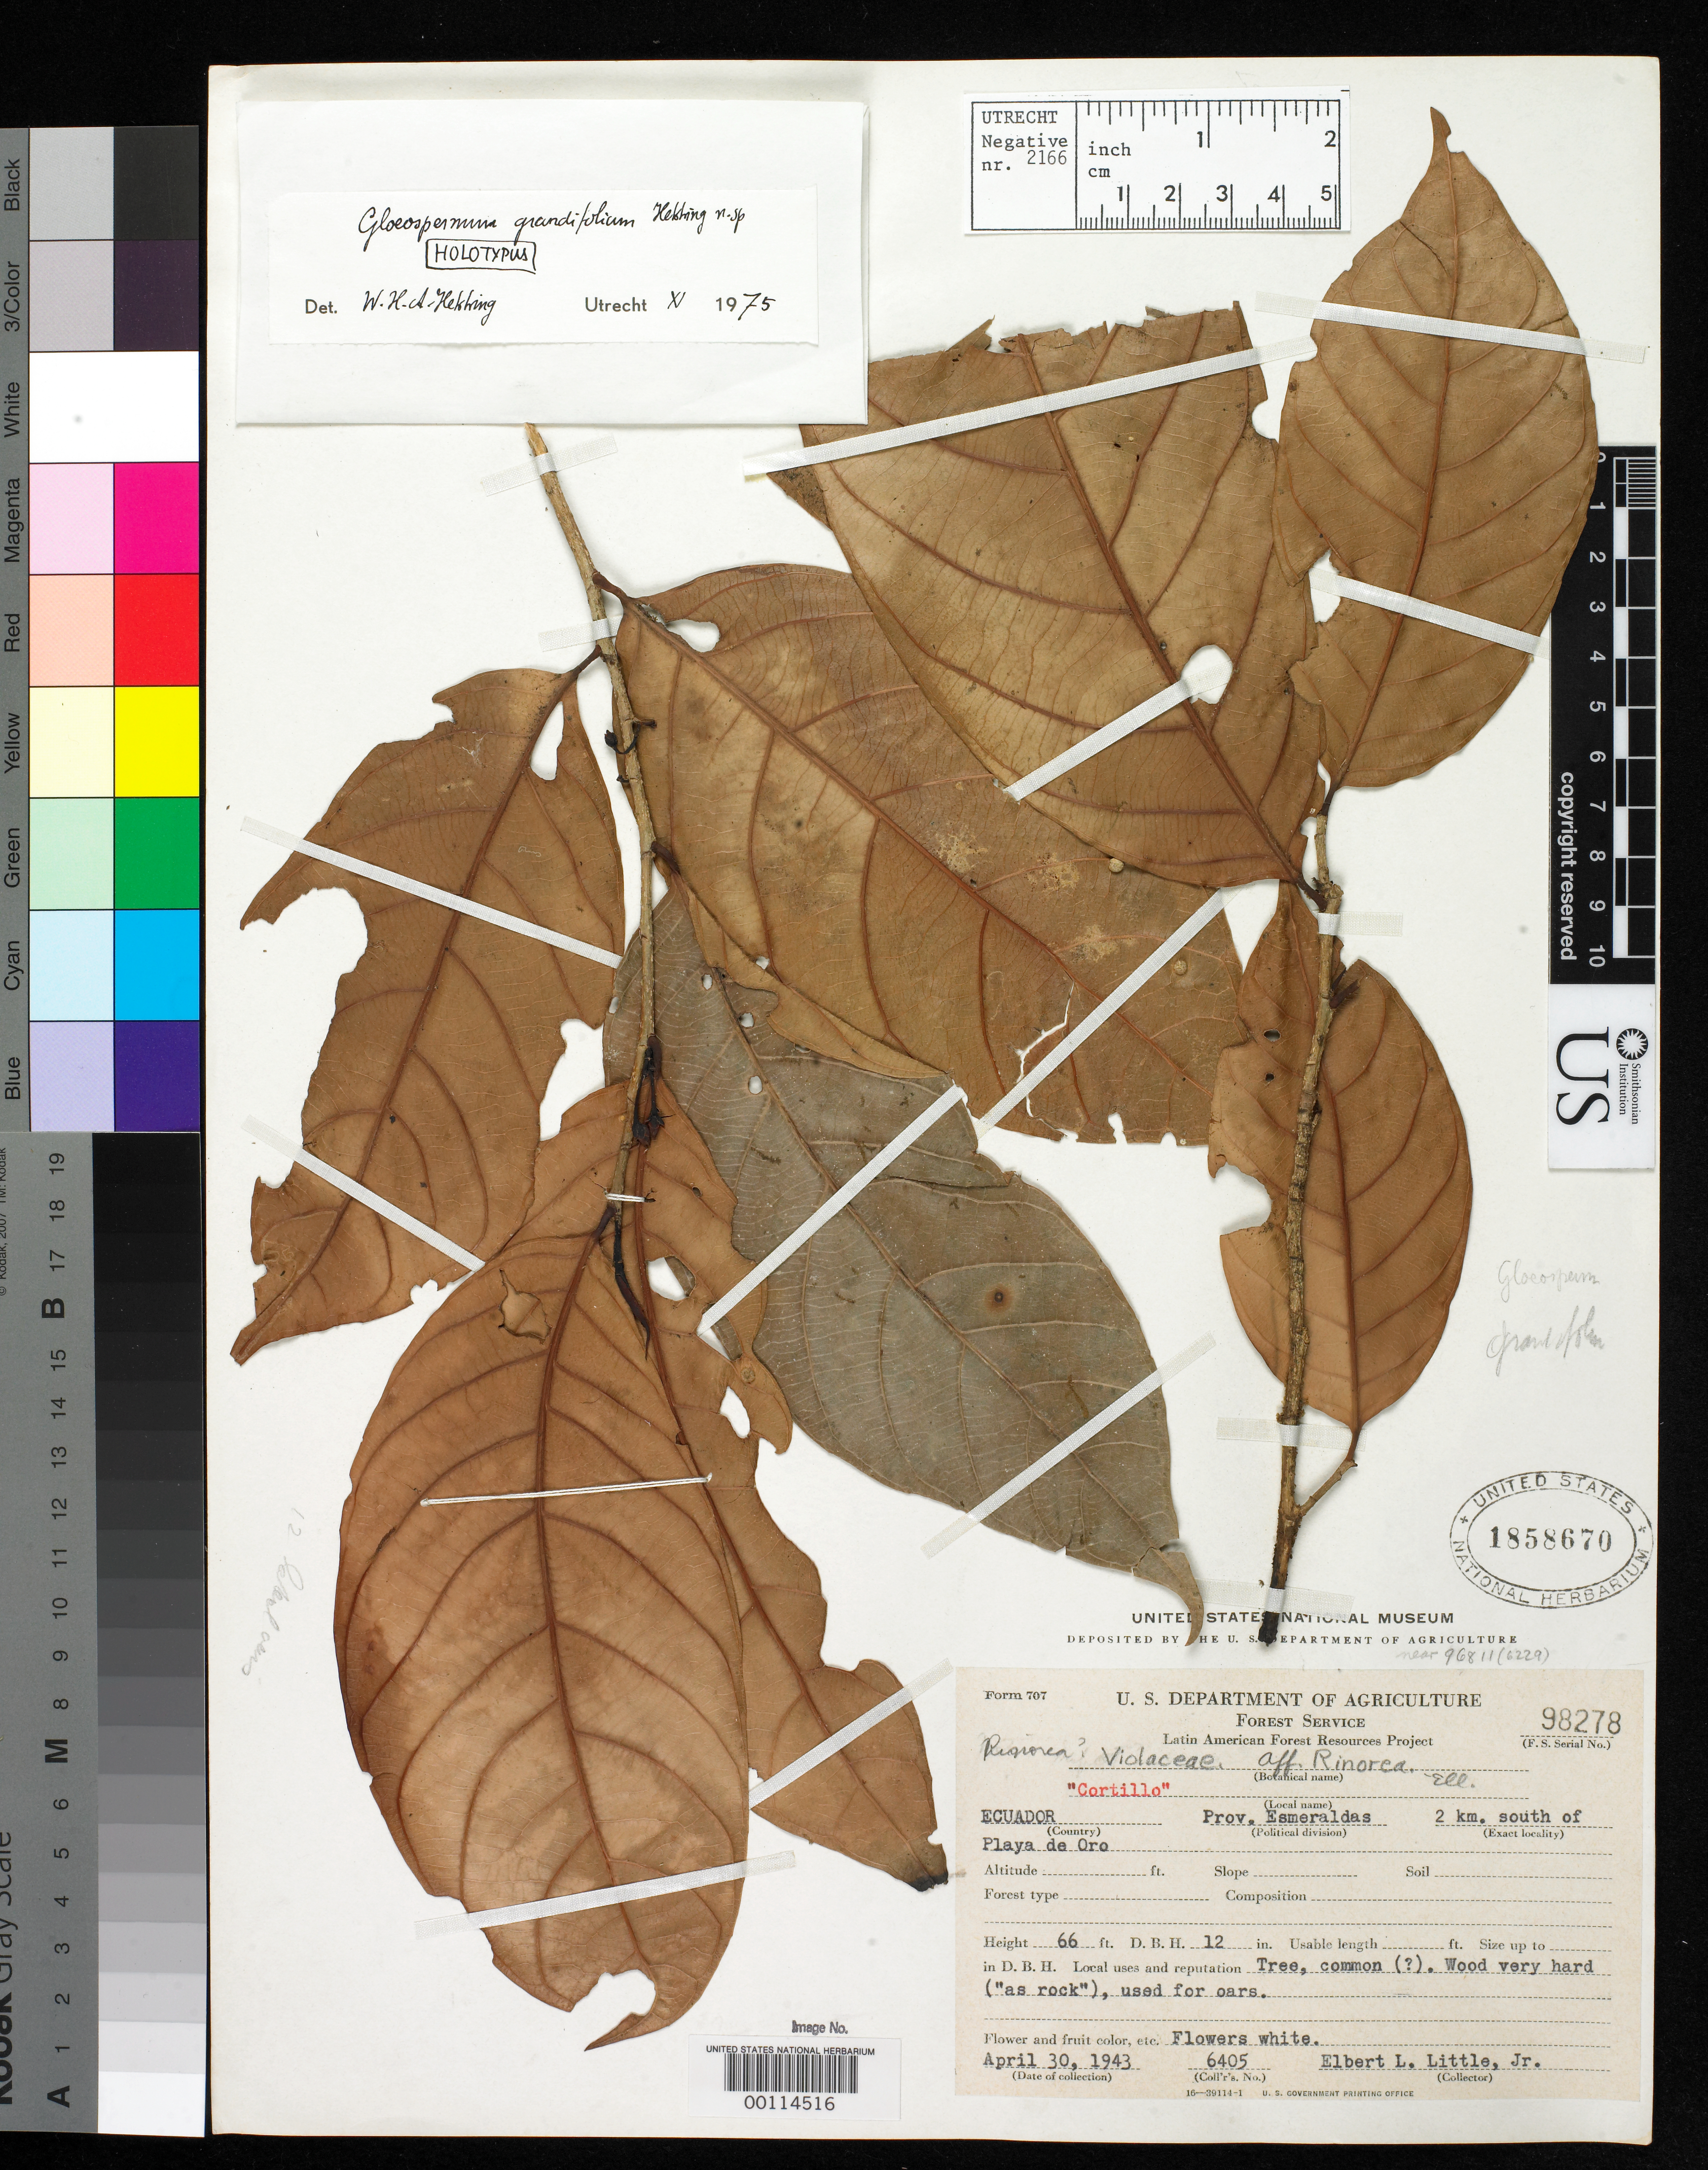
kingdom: Plantae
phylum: Tracheophyta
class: Magnoliopsida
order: Malpighiales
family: Violaceae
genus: Gloeospermum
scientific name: Gloeospermum grandifolium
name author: Hekking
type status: Holotype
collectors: E. L. Little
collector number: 6405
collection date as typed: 30 Apr 1943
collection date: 1943-04-30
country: Ecuador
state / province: Esmeraldas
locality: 2 km S of Playa de Oro.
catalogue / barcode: US 1858670